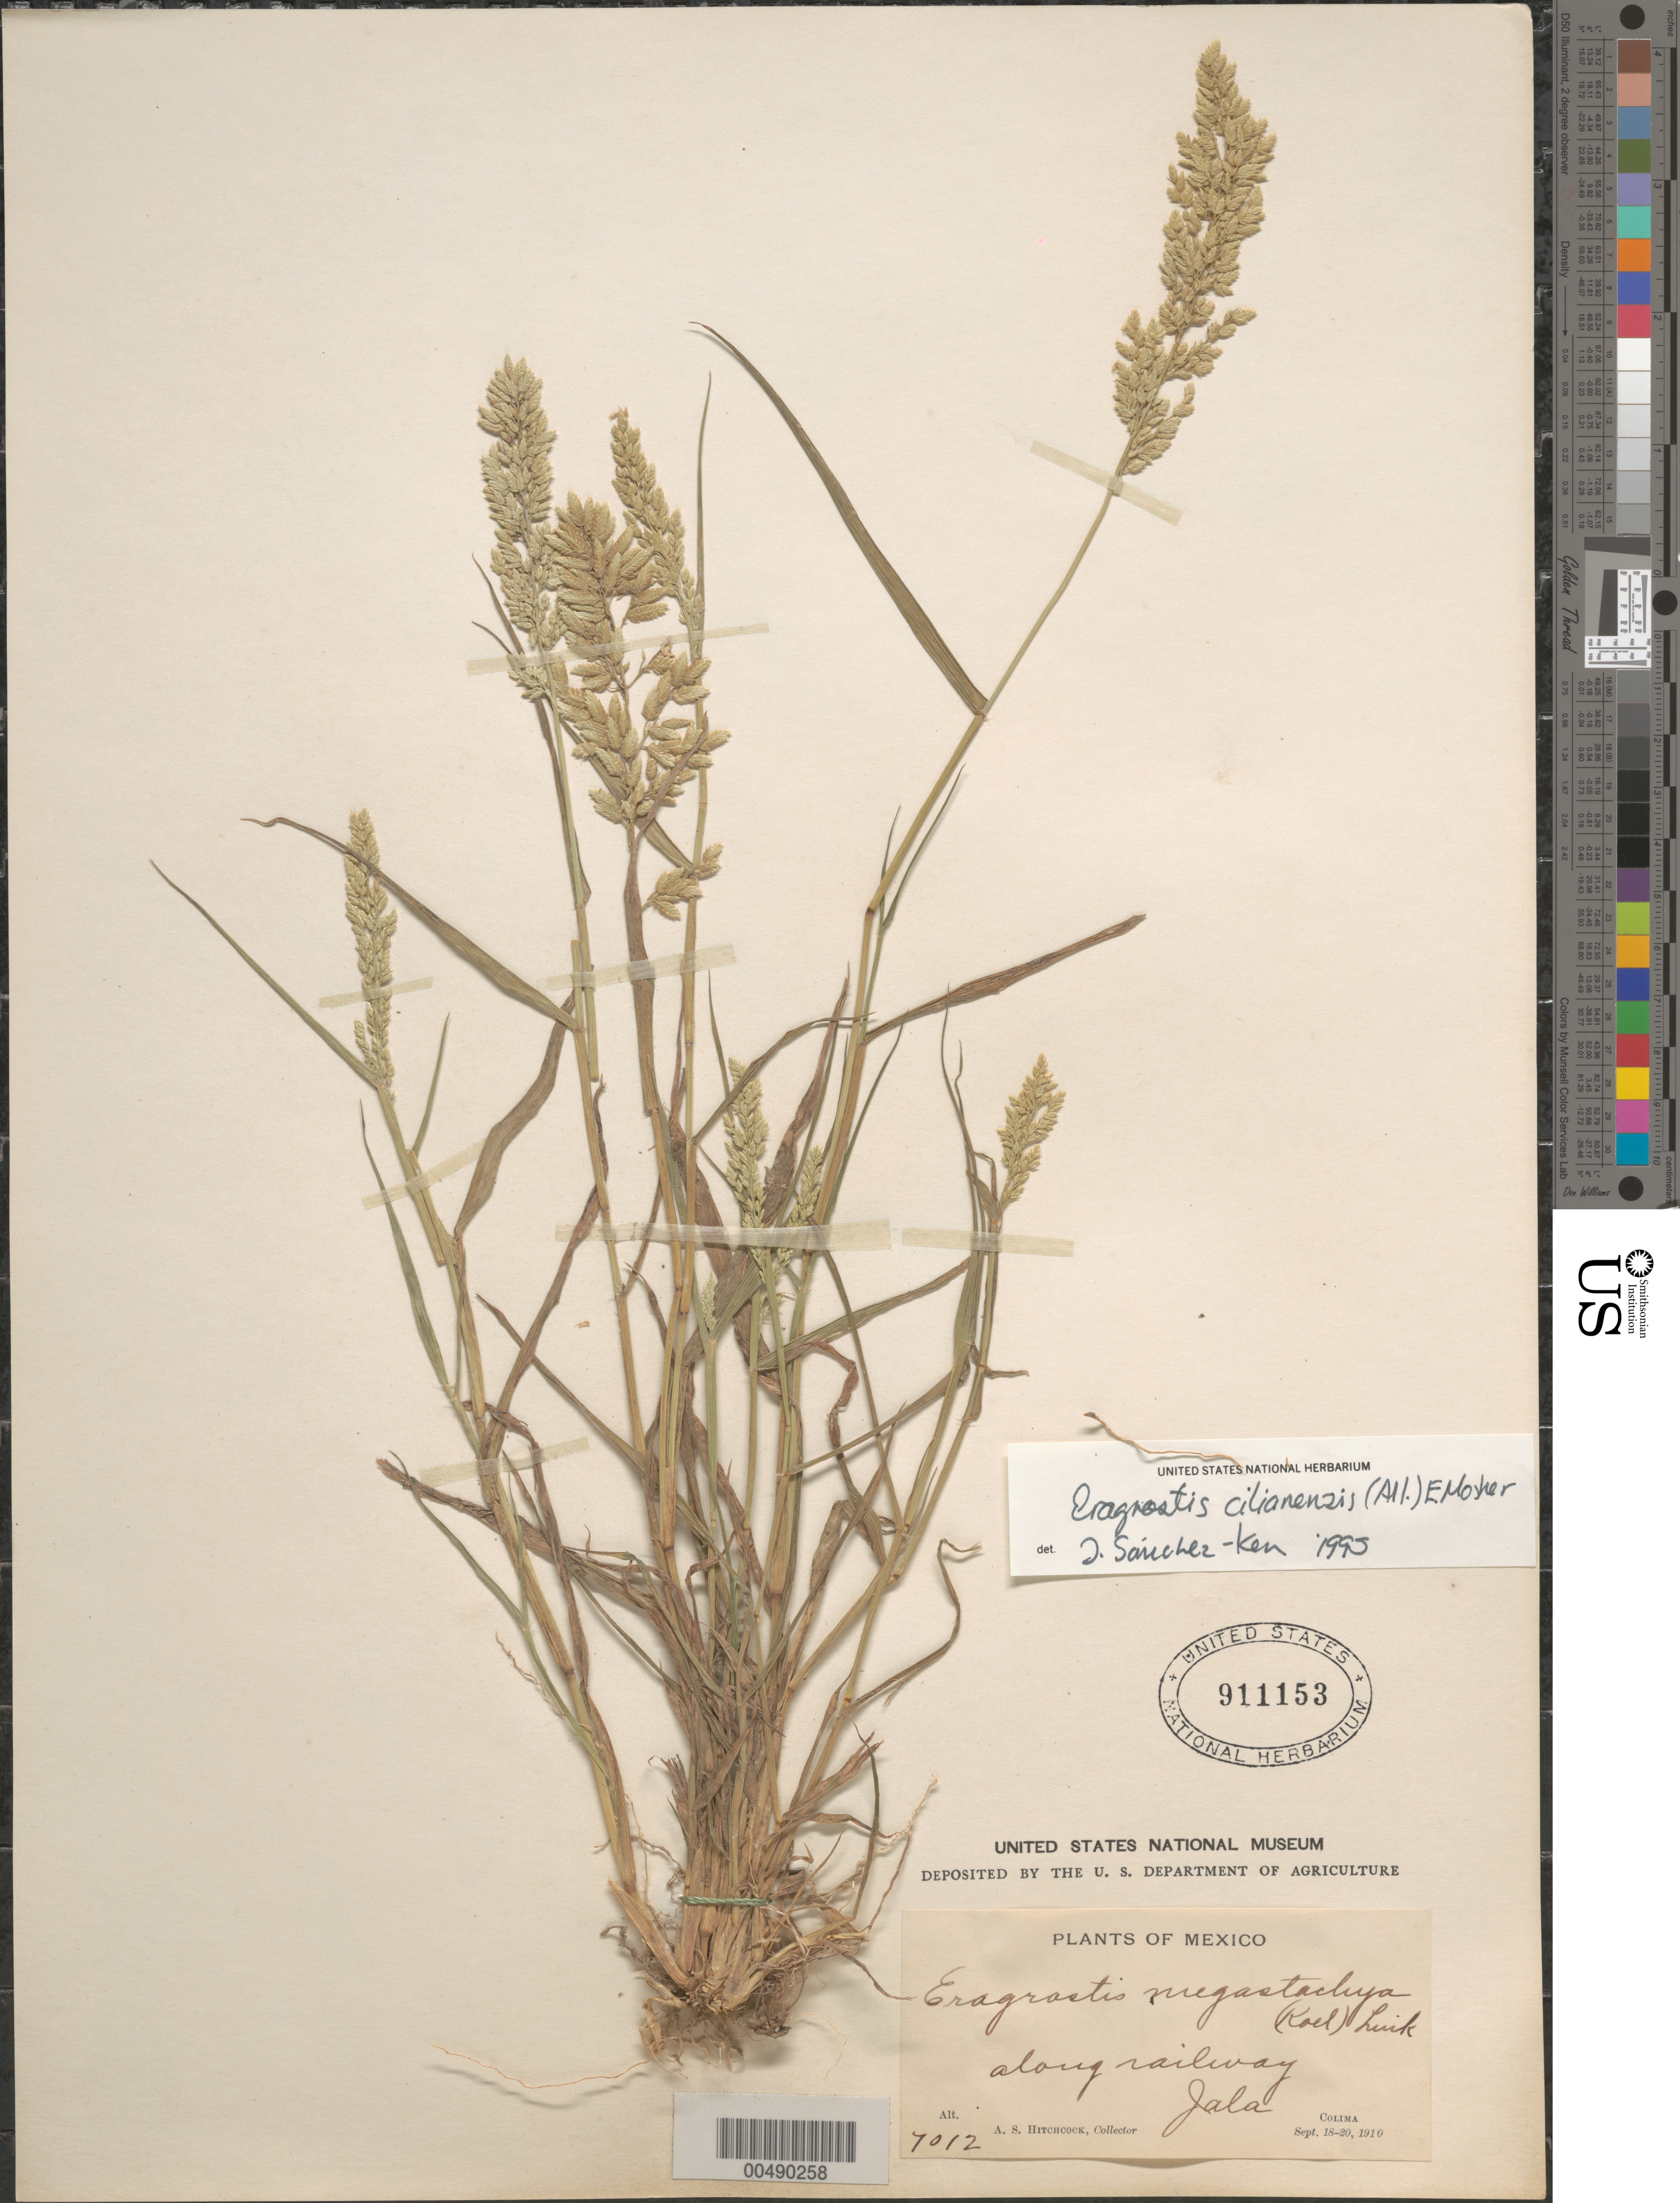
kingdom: Plantae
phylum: Tracheophyta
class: Liliopsida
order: Poales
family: Poaceae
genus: Eragrostis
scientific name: Eragrostis cilianensis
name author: (Bellardi) Vignolo ex Janch.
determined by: Sánchez-Ken, J. G.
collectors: A. S. Hitchcock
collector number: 7012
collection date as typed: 18 Sep 1910 to 20 Sep 1910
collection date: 1910-09-18/1910-09-20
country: Mexico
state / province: Colima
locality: Jala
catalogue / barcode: US 911153